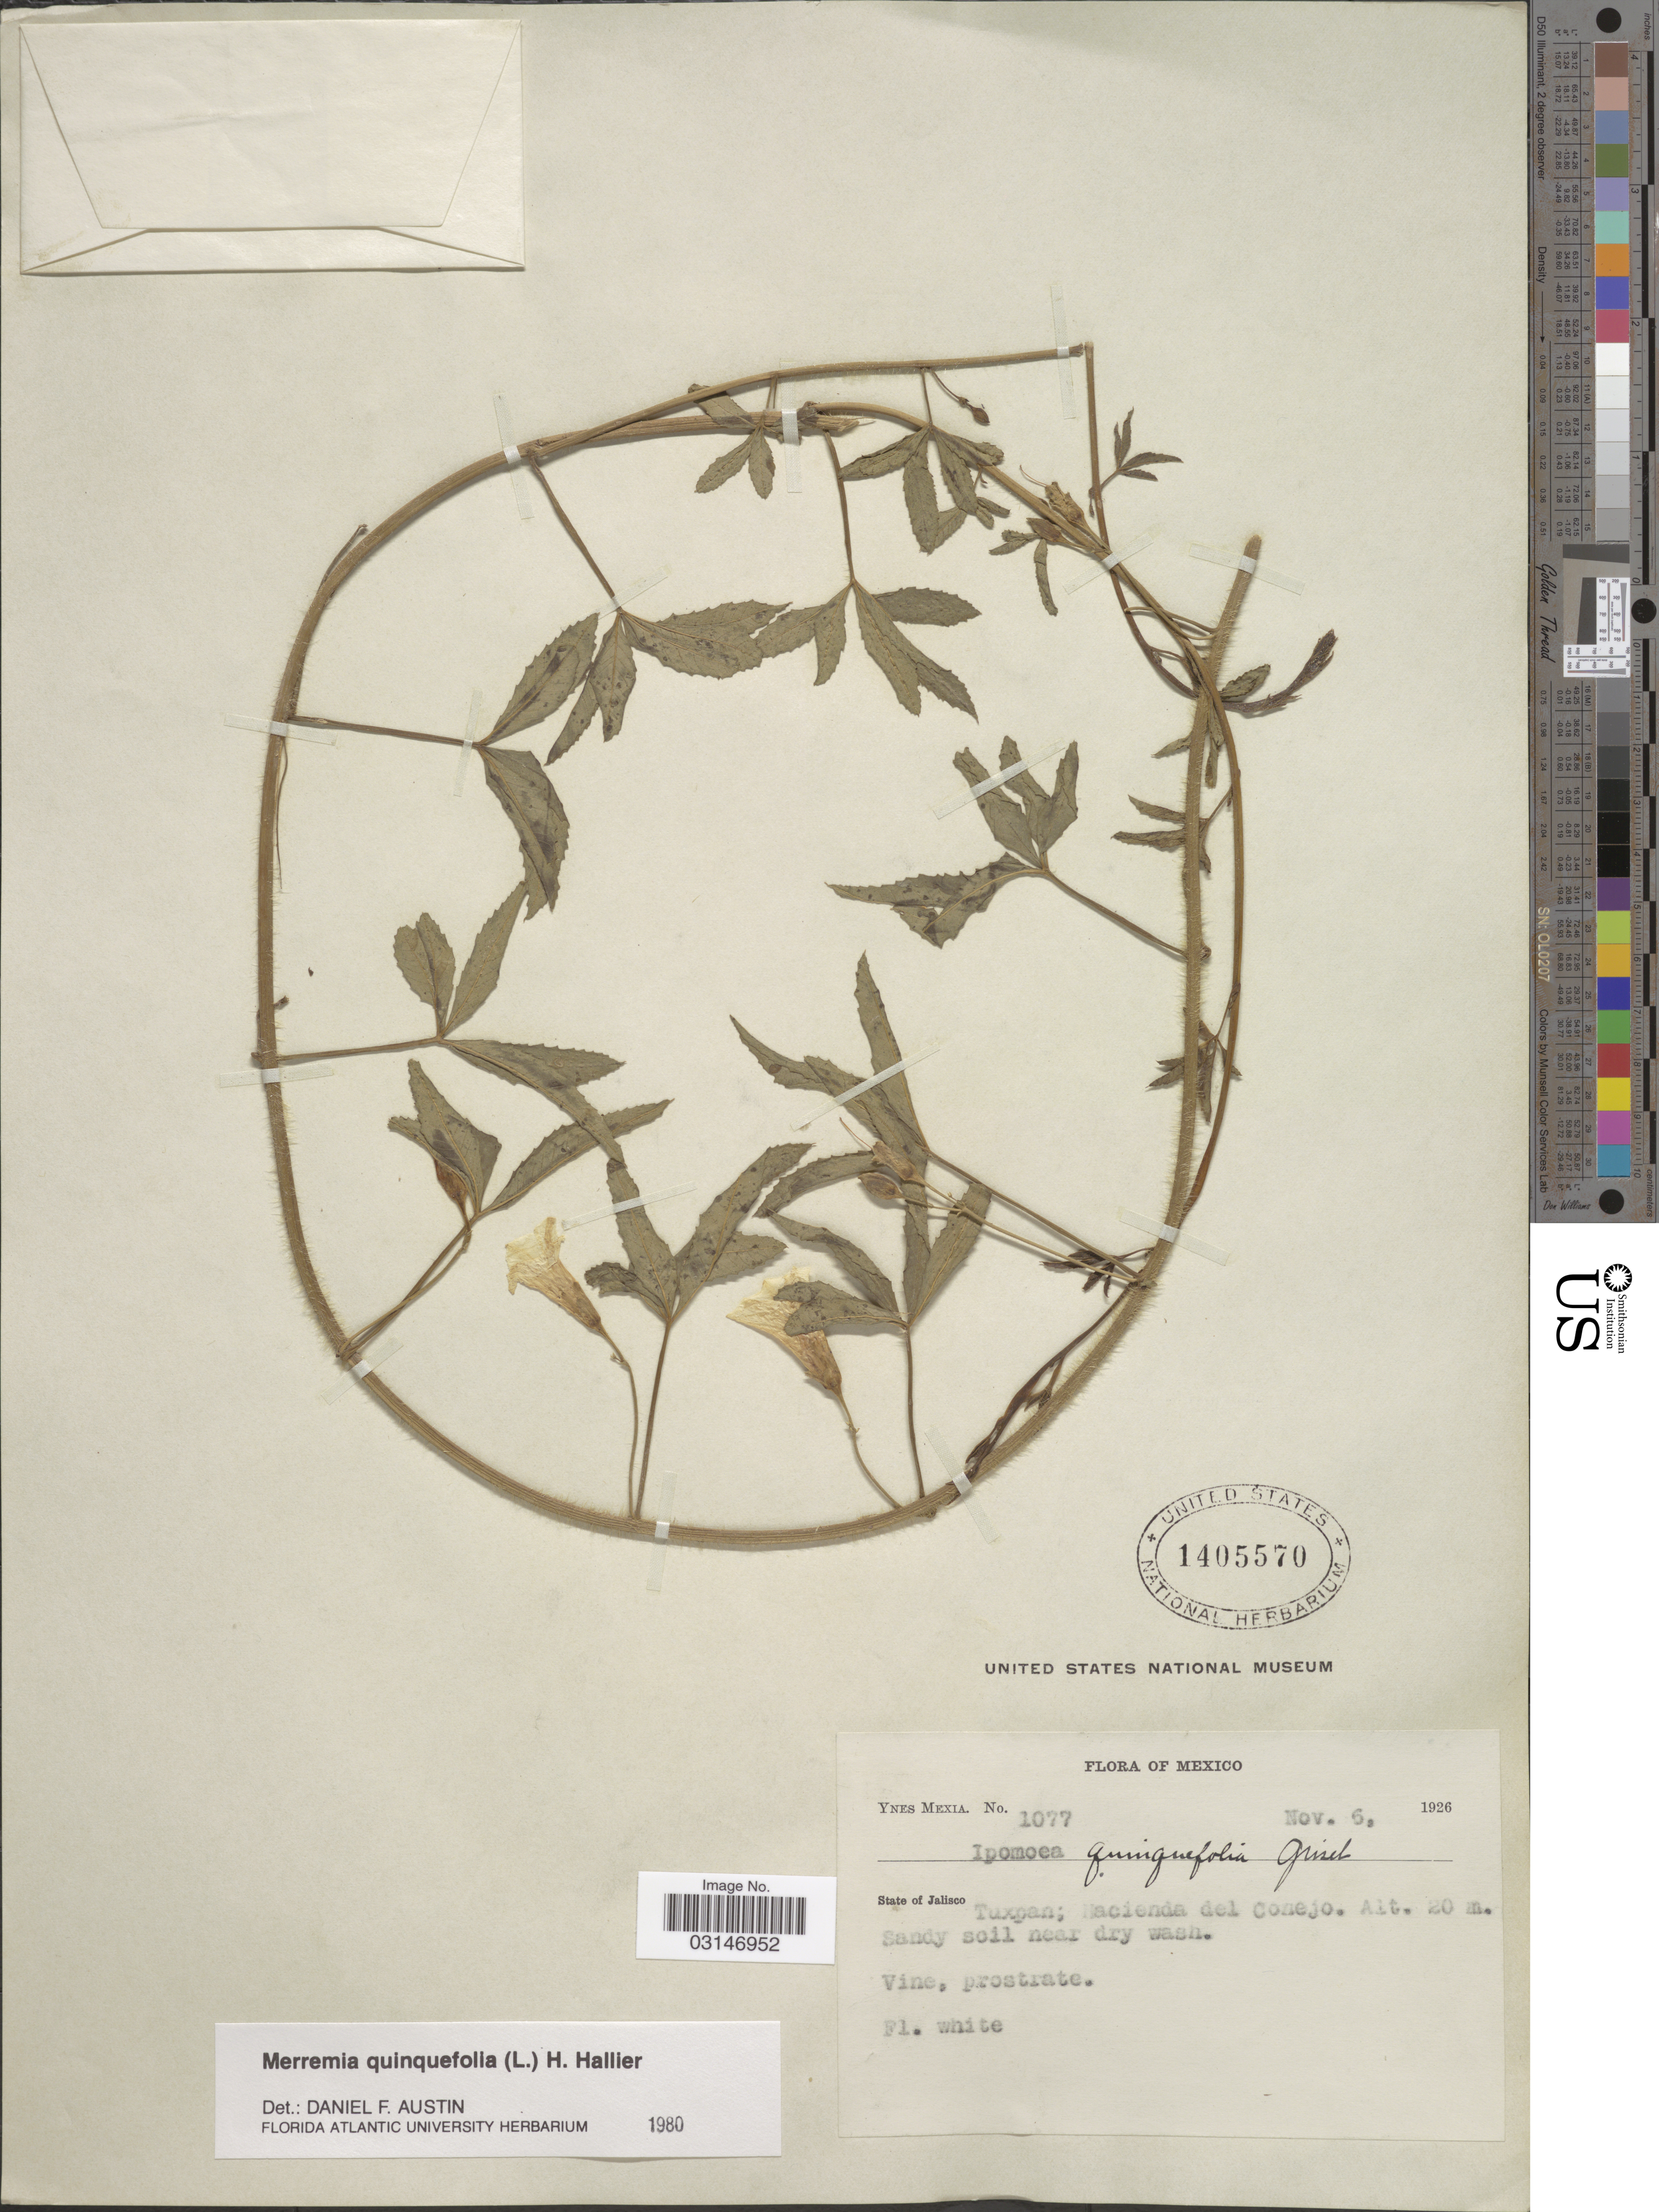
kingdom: Plantae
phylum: Tracheophyta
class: Magnoliopsida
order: Solanales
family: Convolvulaceae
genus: Distimake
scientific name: Distimake quinquefolius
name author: (L.) A. R. Simões & Staples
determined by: Strong, Mark T., (BOT), Smithsonian Institution - National Museum of Natural History (UNITED STATES)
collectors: Y. Mexia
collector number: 1077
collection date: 1926-11-06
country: Mexico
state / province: Jalisco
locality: Tuxpan; Hacienda del Conejo.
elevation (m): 20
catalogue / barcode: US 1405570